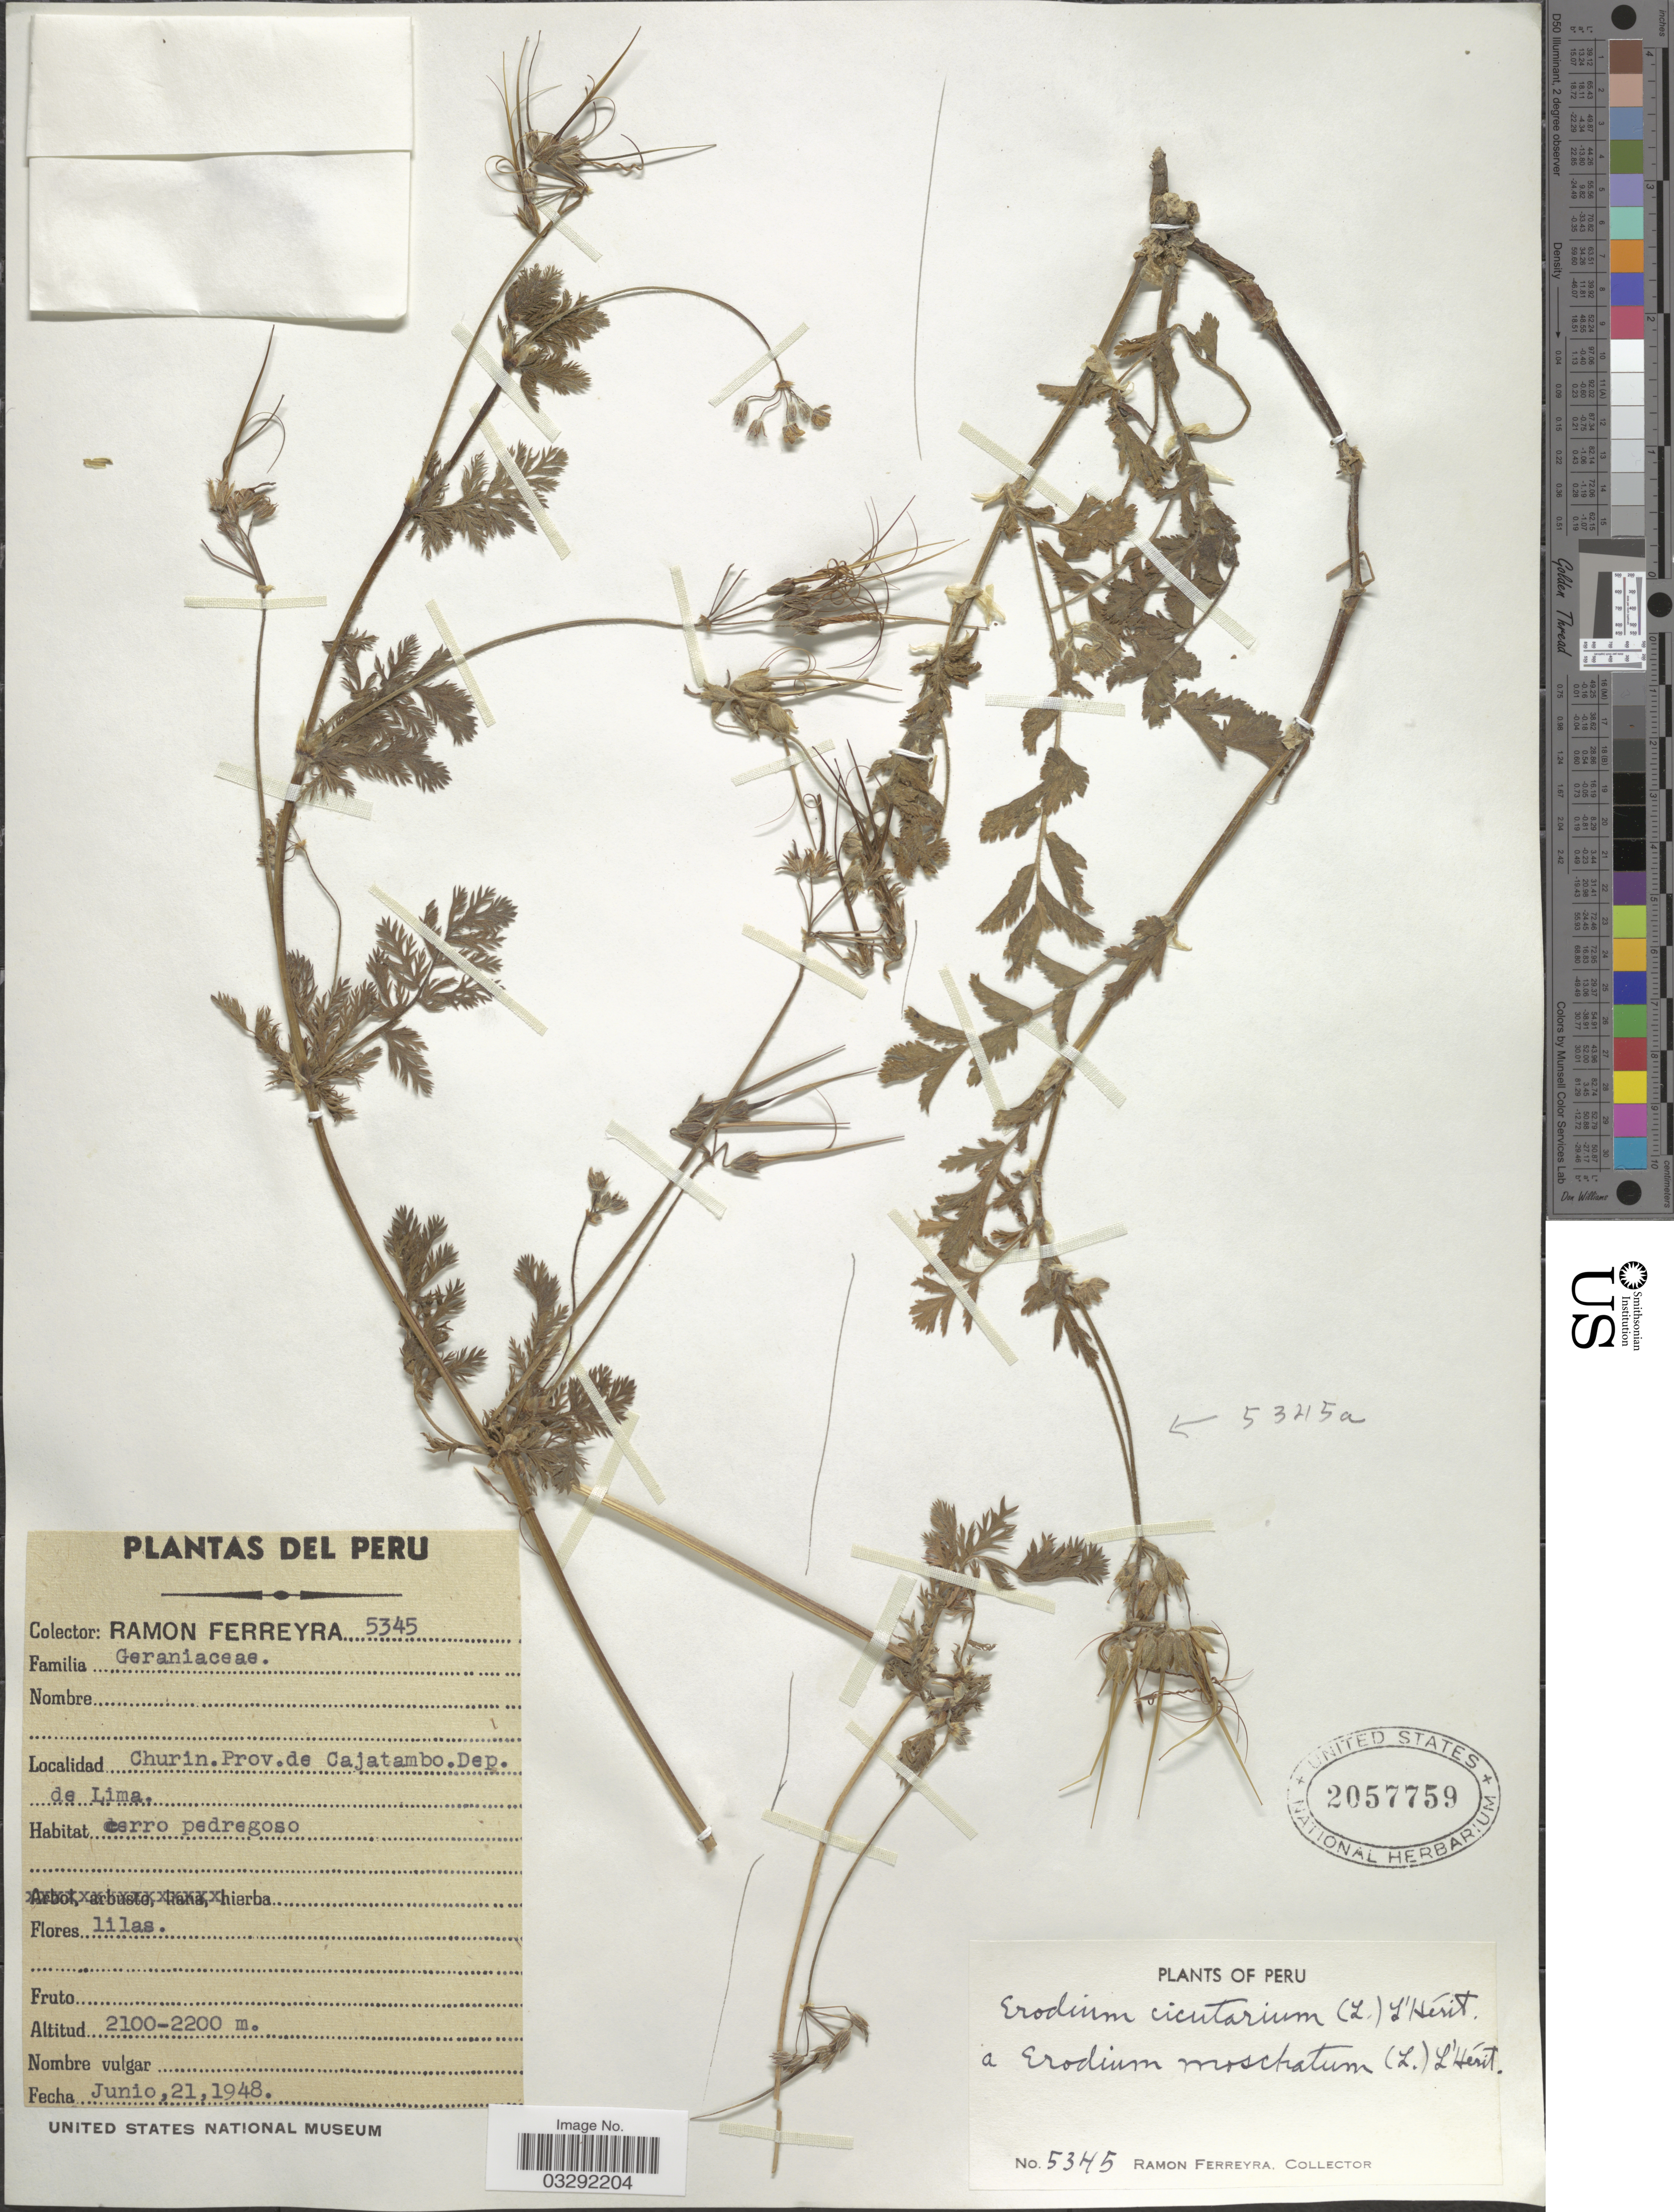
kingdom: Plantae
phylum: Tracheophyta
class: Magnoliopsida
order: Geraniales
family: Geraniaceae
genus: Erodium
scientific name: Erodium cicutarium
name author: (L.) L'Hér.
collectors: R. A. Ferreyra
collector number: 5345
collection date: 1948-06-21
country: Peru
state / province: Lima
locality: Churin. Prov. de Cajatambo. Dep. de Lima.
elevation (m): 2100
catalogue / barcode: US 2057759